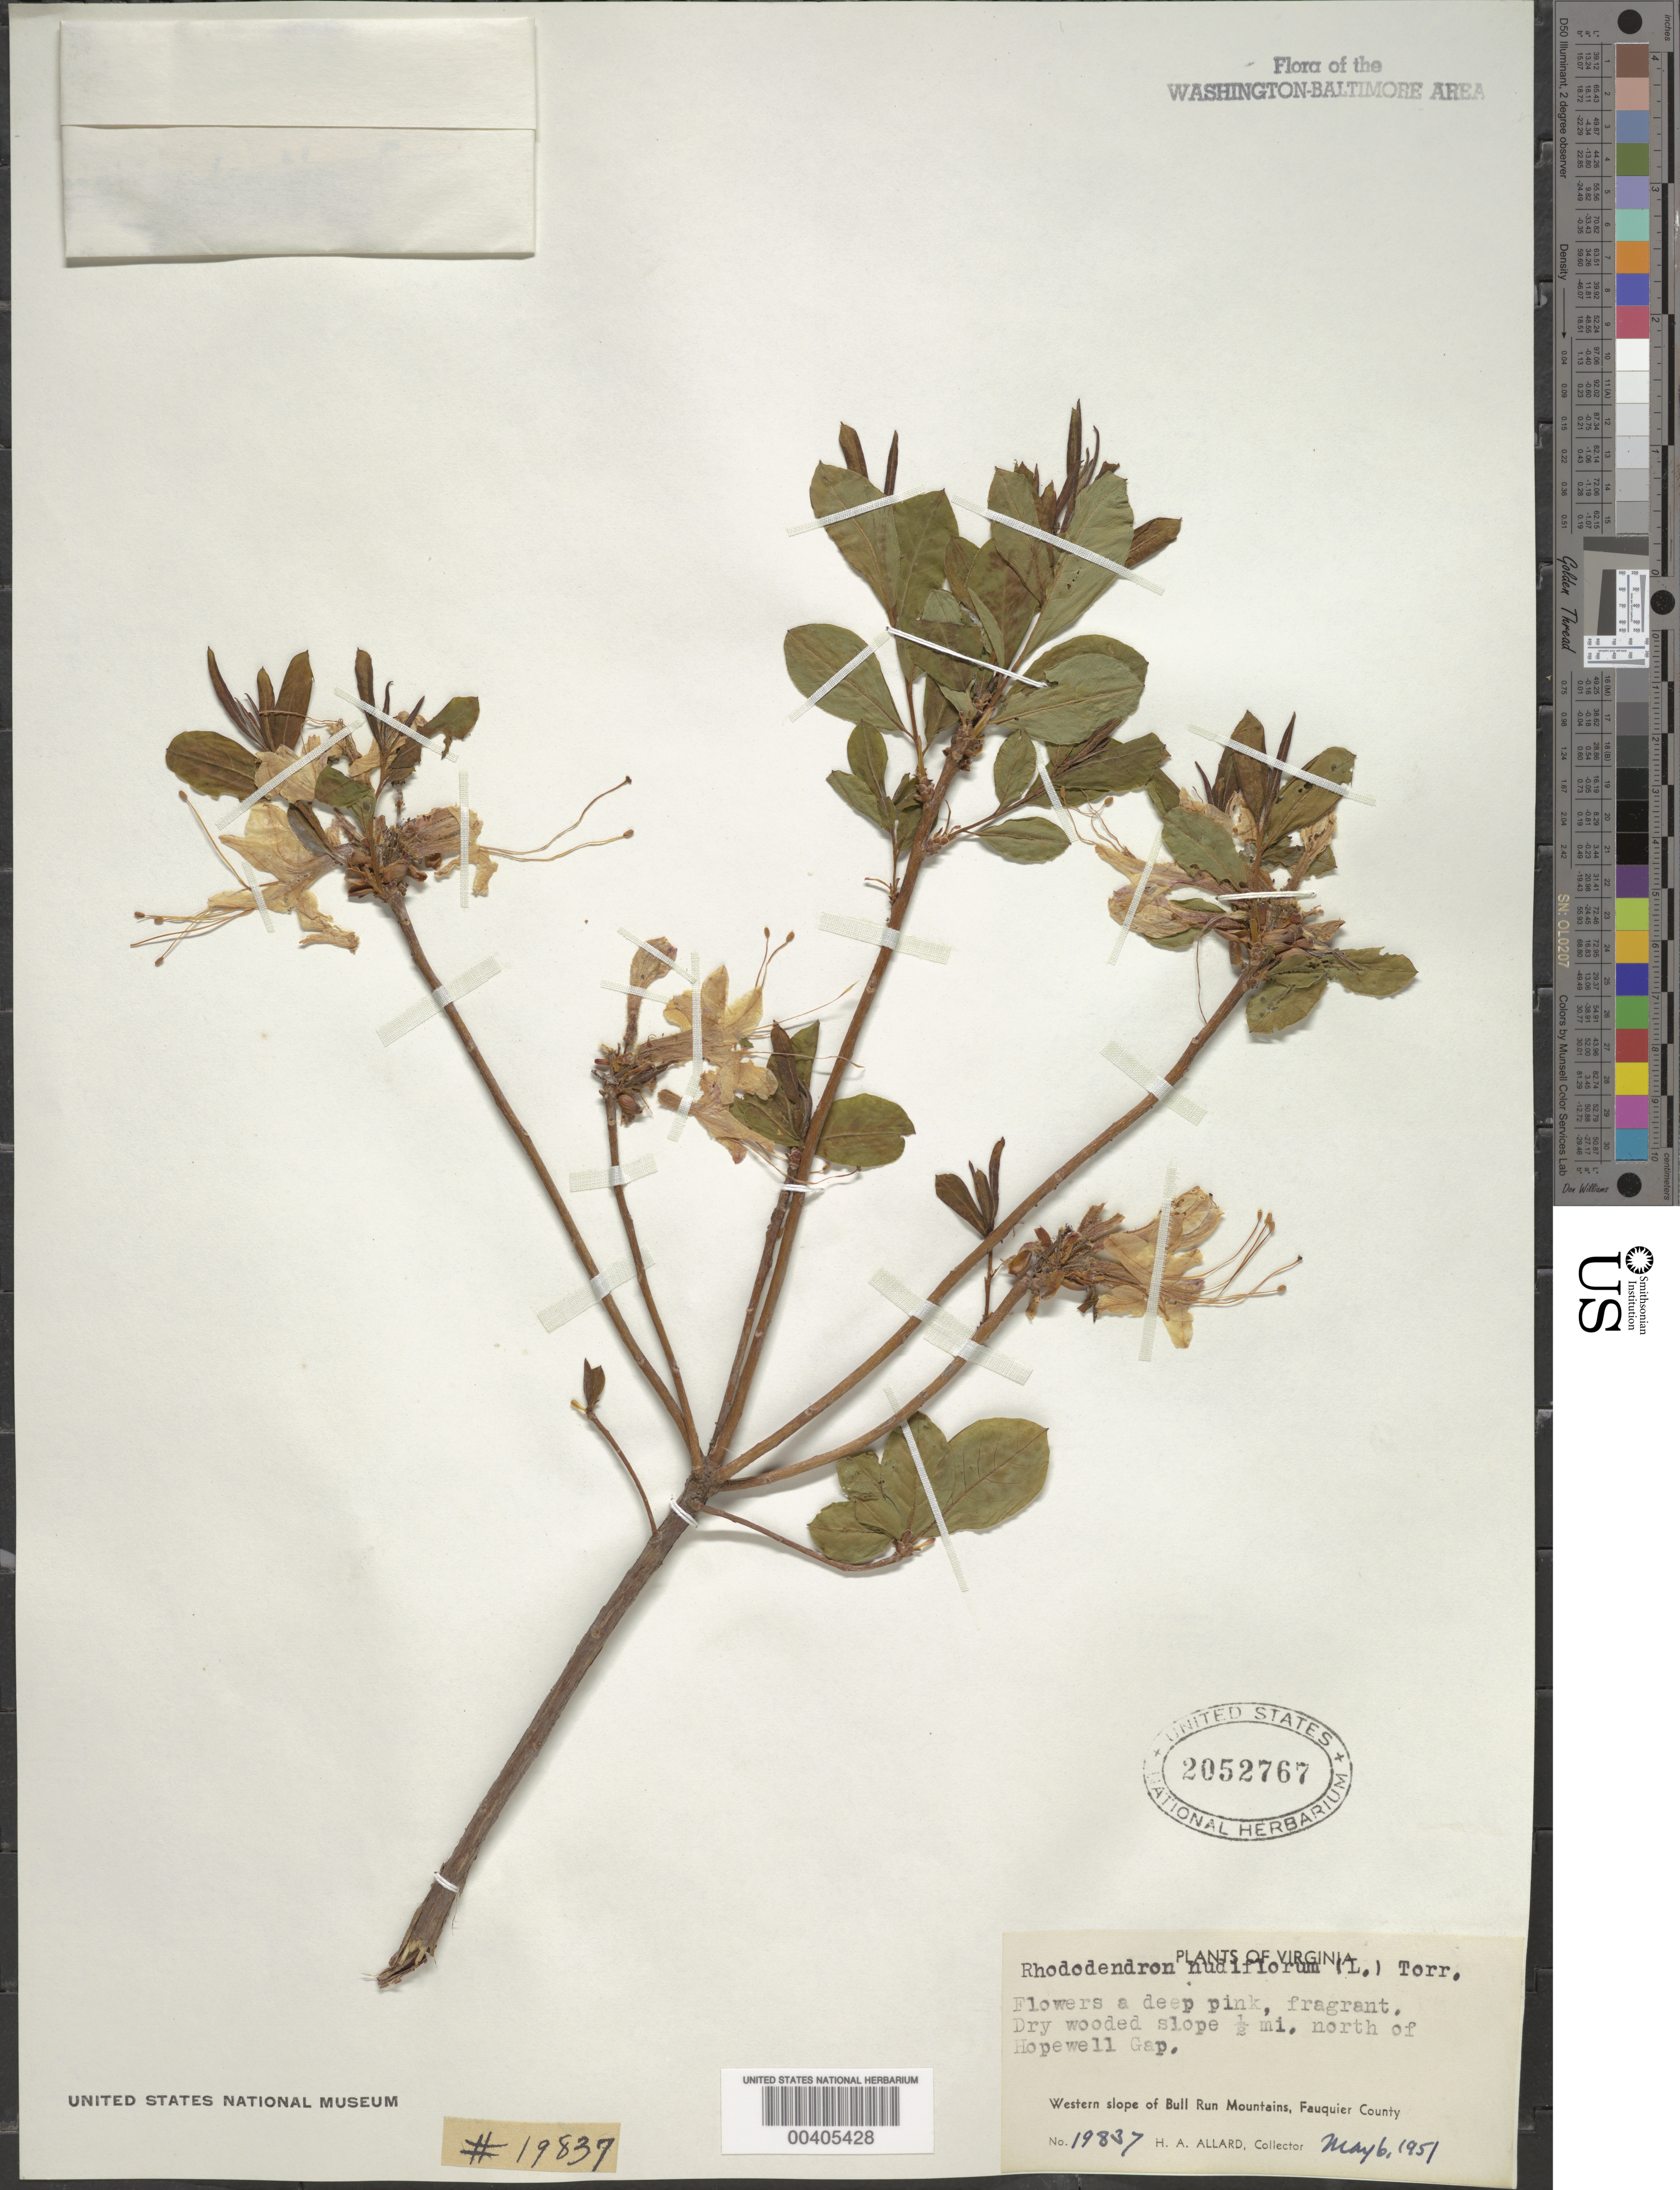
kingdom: Plantae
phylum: Tracheophyta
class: Magnoliopsida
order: Ericales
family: Ericaceae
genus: Rhododendron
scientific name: Rhododendron periclymenoides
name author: (Michx.) Shinners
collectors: H. A. Allard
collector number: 19837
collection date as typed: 06 May 1951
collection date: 1951-05-06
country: United States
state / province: Virginia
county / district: Fauquier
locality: North of Hopewell Gap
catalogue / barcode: US 2052767